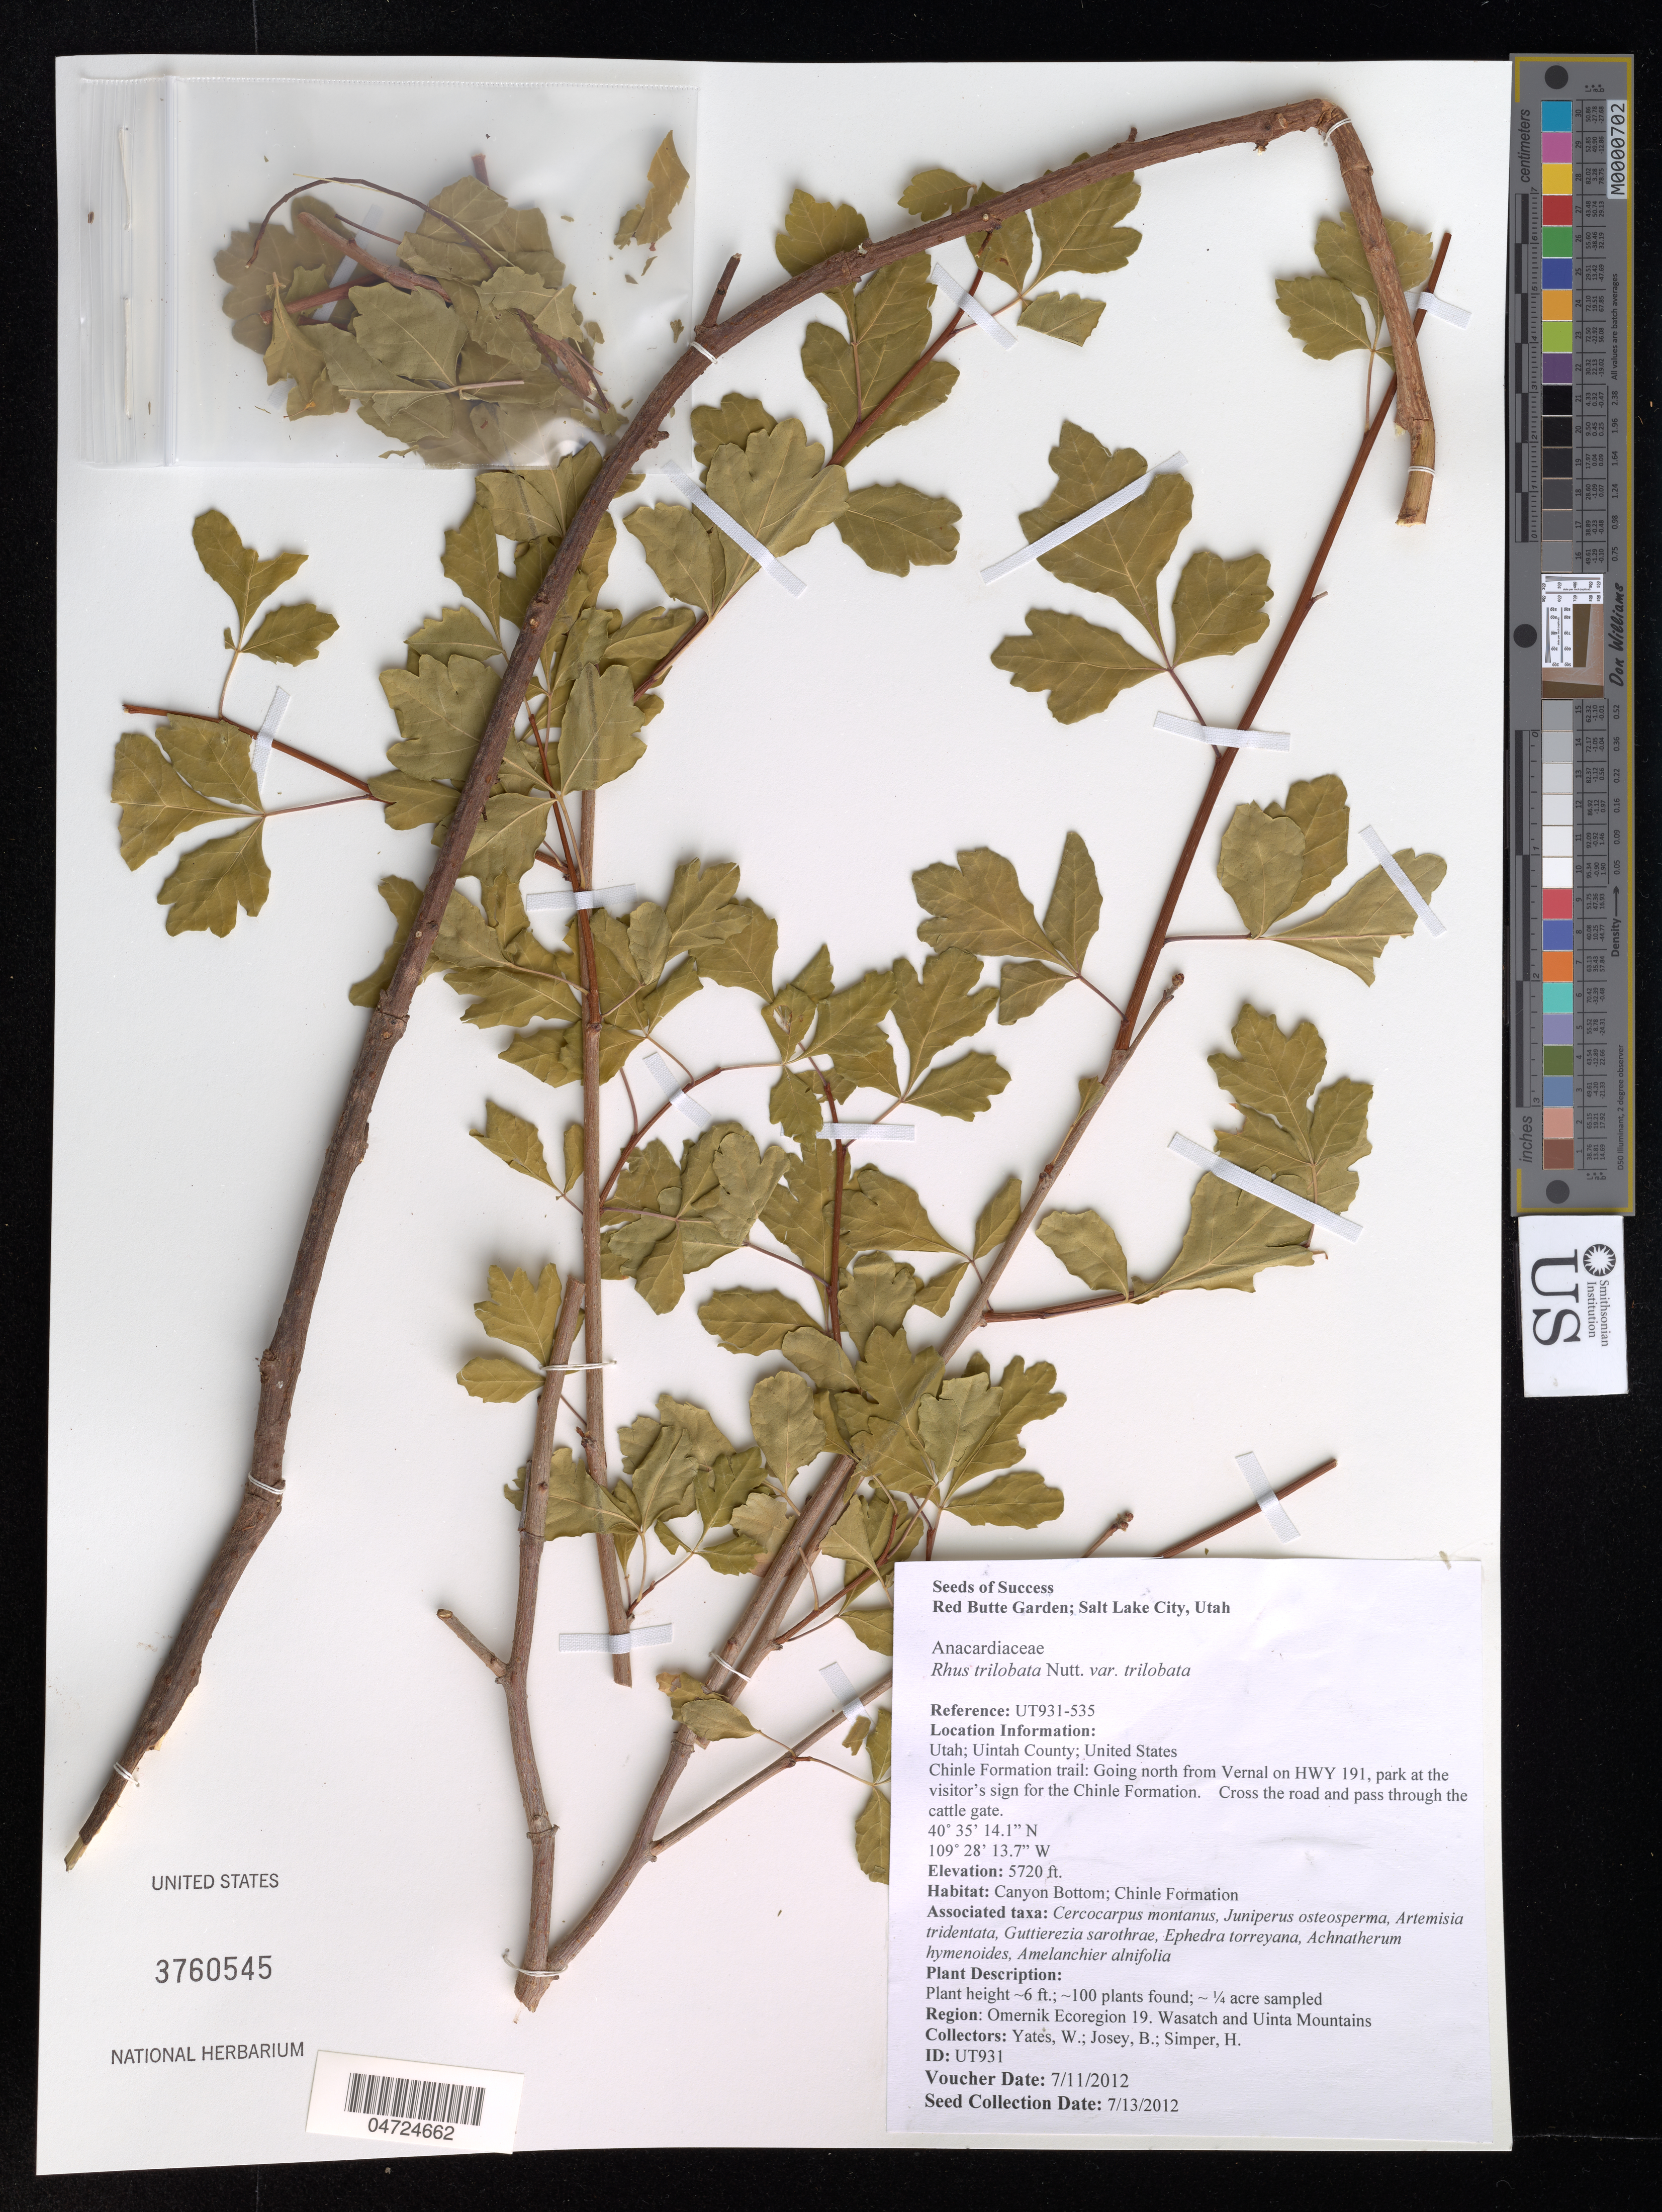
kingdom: Plantae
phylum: Tracheophyta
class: Magnoliopsida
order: Sapindales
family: Anacardiaceae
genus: Rhus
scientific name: Rhus trilobata var. trilobata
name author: Nutt.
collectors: W. Yates, B. Josey & H. Simper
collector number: UT931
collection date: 2012-07-11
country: United States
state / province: Utah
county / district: Uintah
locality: Uintah County. Chinle Formation trail: Going north from Vernal on HWY 191, park at the visitor's sign for the Chinle Formation. Cross the road and pass through the cattle gate. Canyon Bottom; Chinle Formation. Region: Omernik Ecoregion 19. Wasatch and Uinta Mountains.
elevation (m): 1743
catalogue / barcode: US 3760545